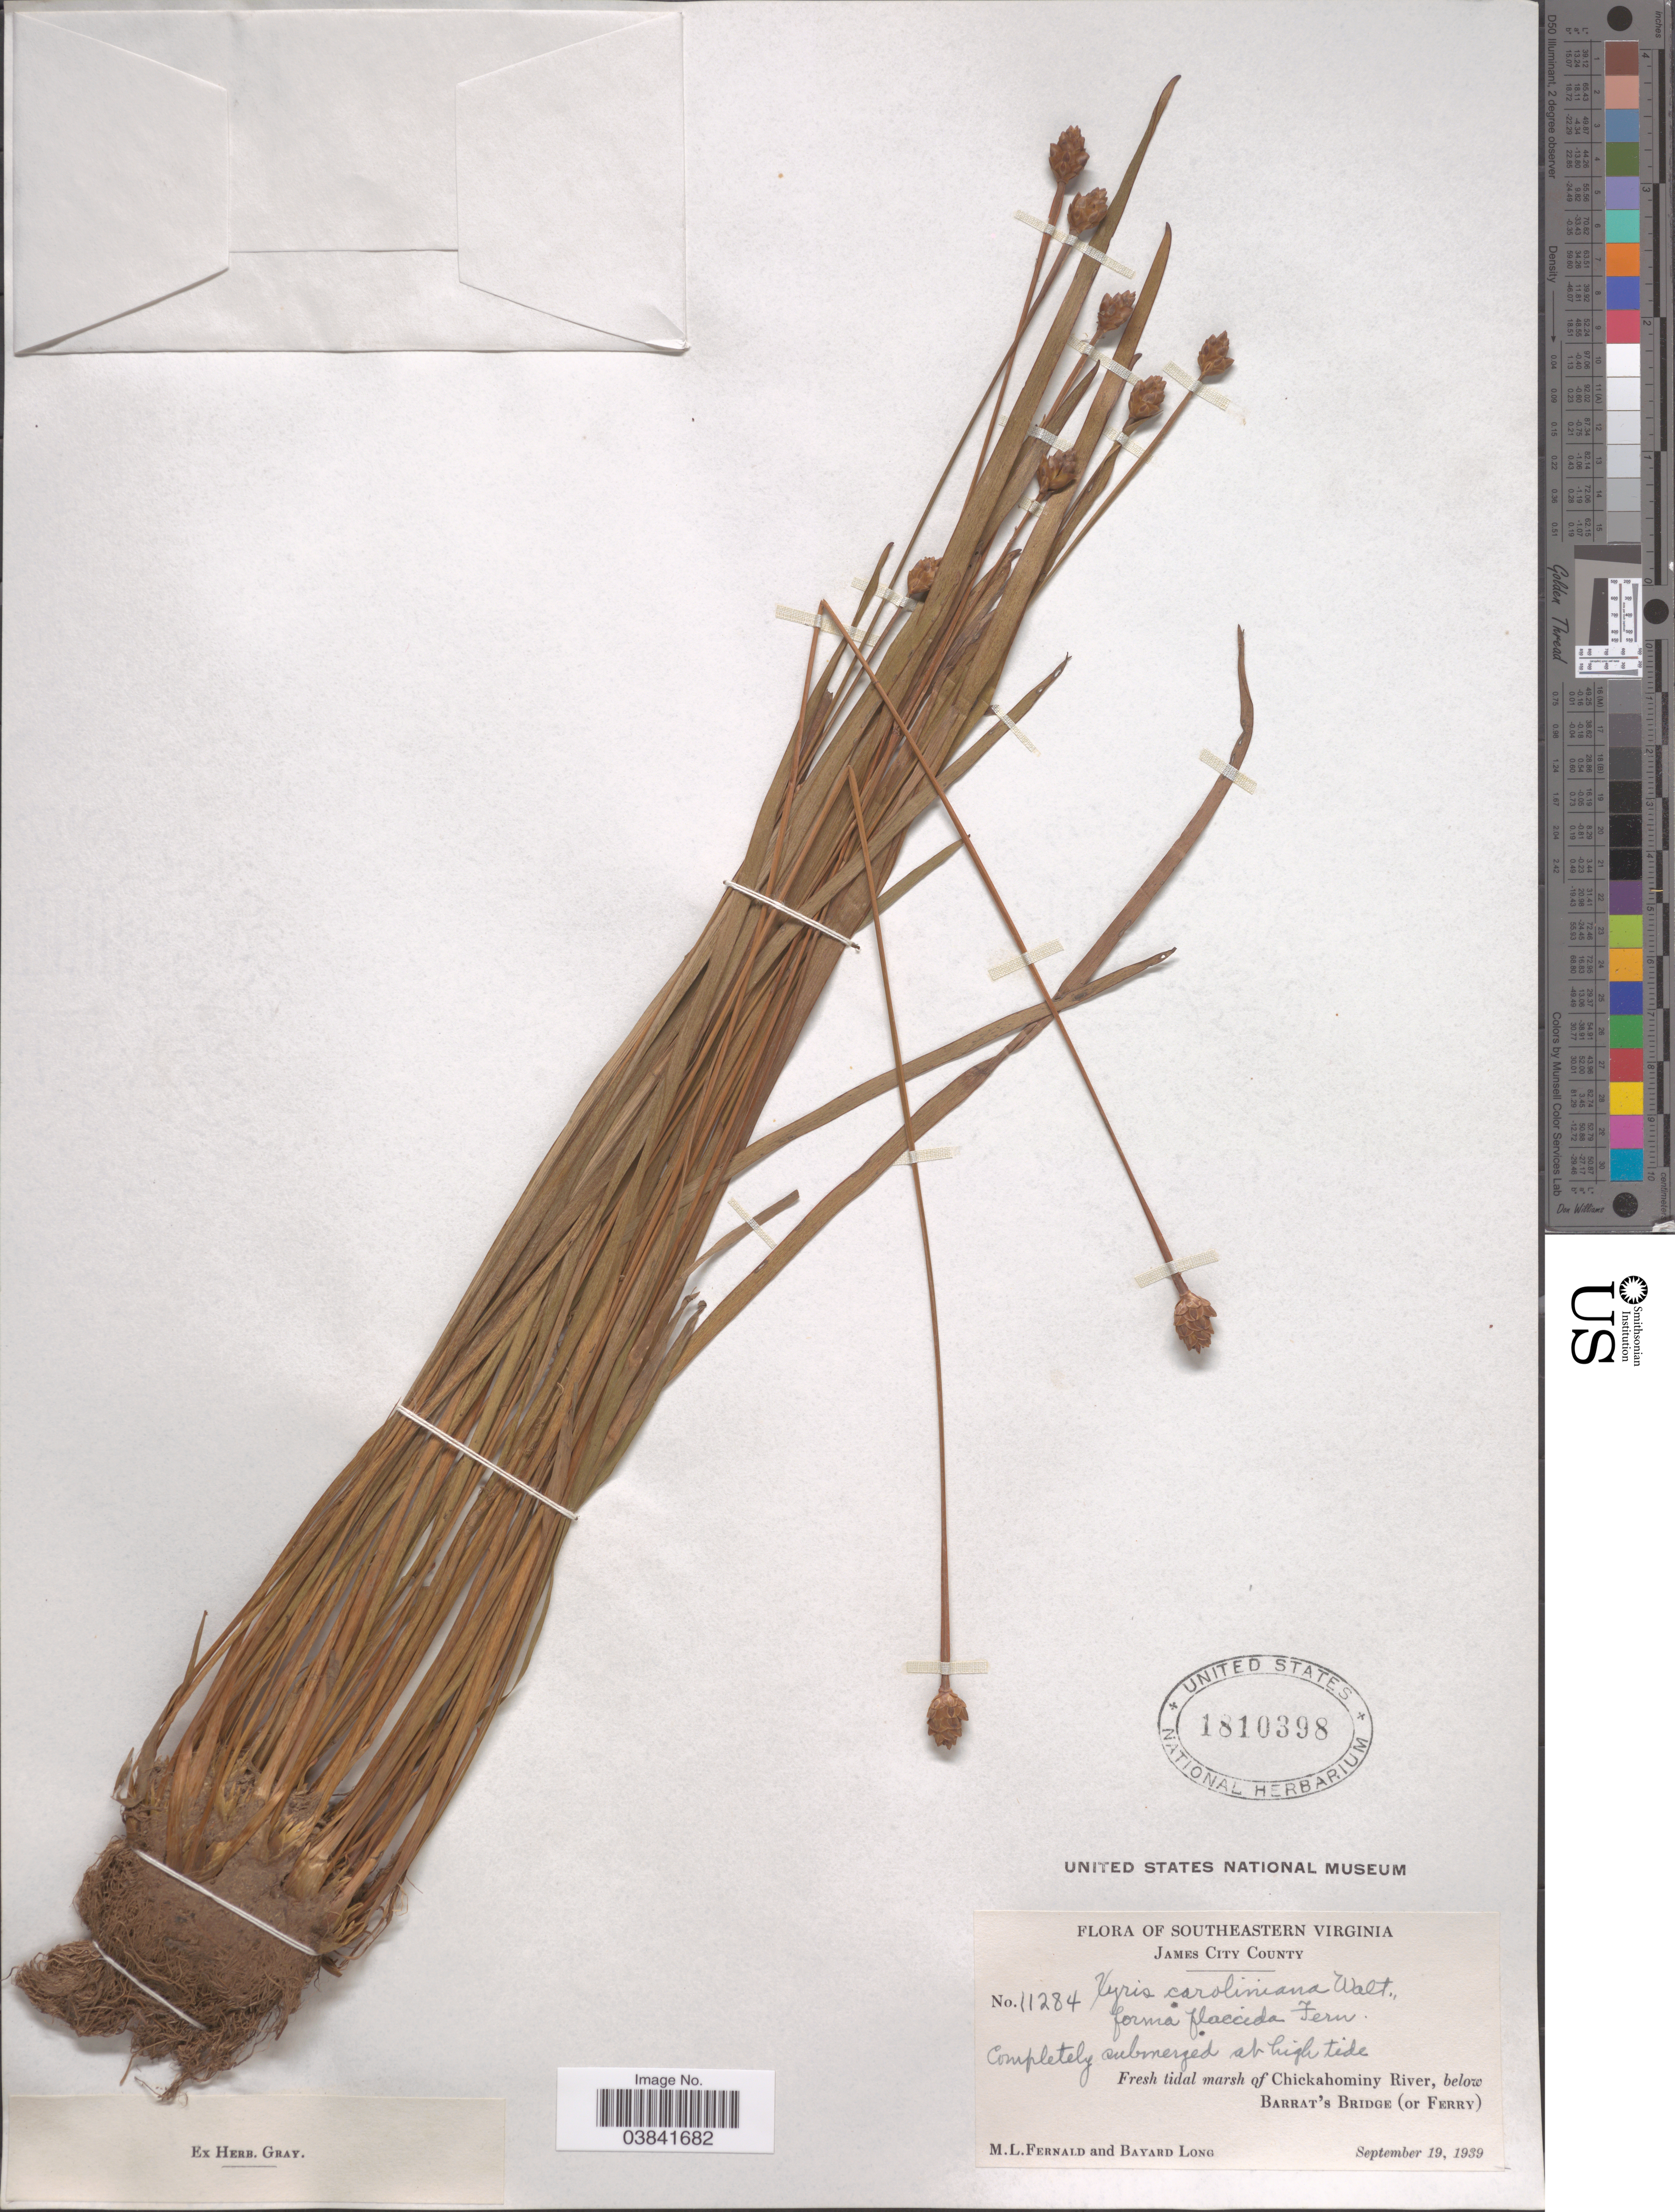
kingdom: Plantae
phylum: Tracheophyta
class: Liliopsida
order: Poales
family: Xyridaceae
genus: Xyris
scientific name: Xyris difformis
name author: Chapm.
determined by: Strong, Mark T., (BOT), Smithsonian Institution - National Museum of Natural History (UNITED STATES)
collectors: M. L. Fernald & B. Long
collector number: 11284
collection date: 1939-09-19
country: United States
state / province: Virginia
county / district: James City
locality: Southeastern Virginia. James City County. Fresh tidal marsh of Chickahominy River, below Barrat's Bridge (or Ferry).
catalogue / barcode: US 1810398